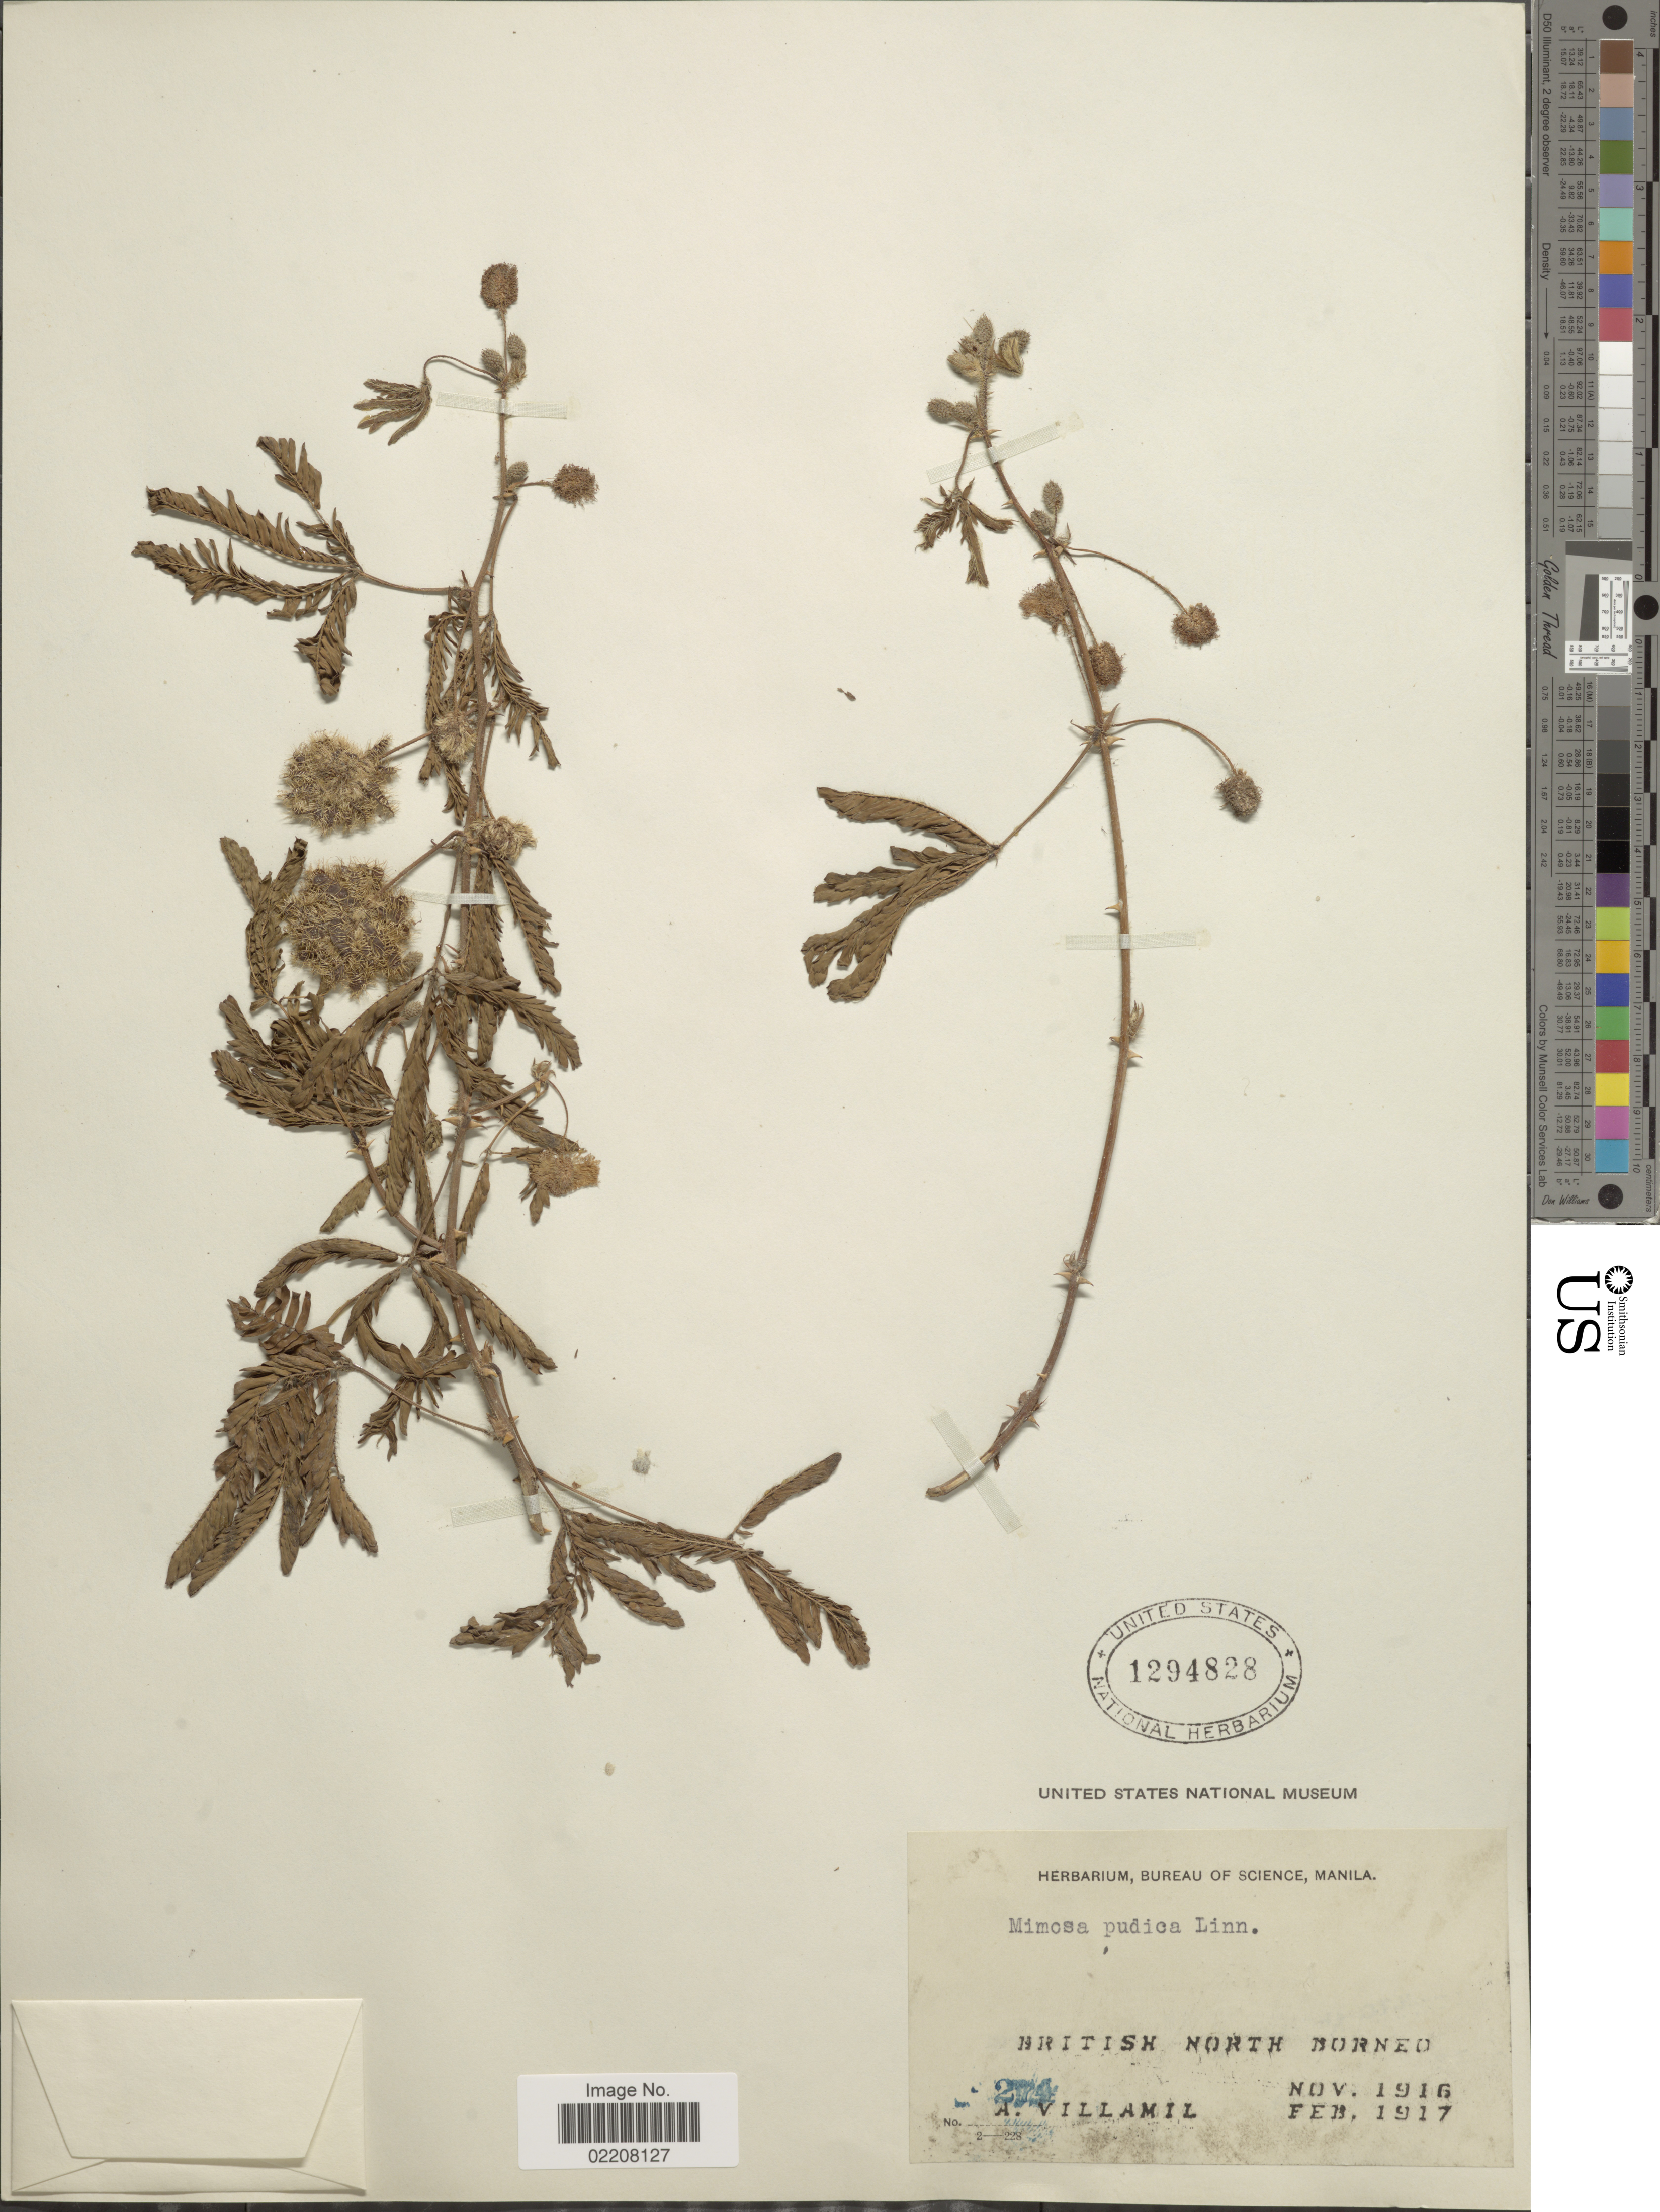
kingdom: Plantae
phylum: Tracheophyta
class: Magnoliopsida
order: Fabales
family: Fabaceae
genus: Mimosa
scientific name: Mimosa pudica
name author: L.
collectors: A. Villamil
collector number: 274*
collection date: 1916-11/1917-02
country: Malaysia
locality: British North Borneo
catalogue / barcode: US 1294828